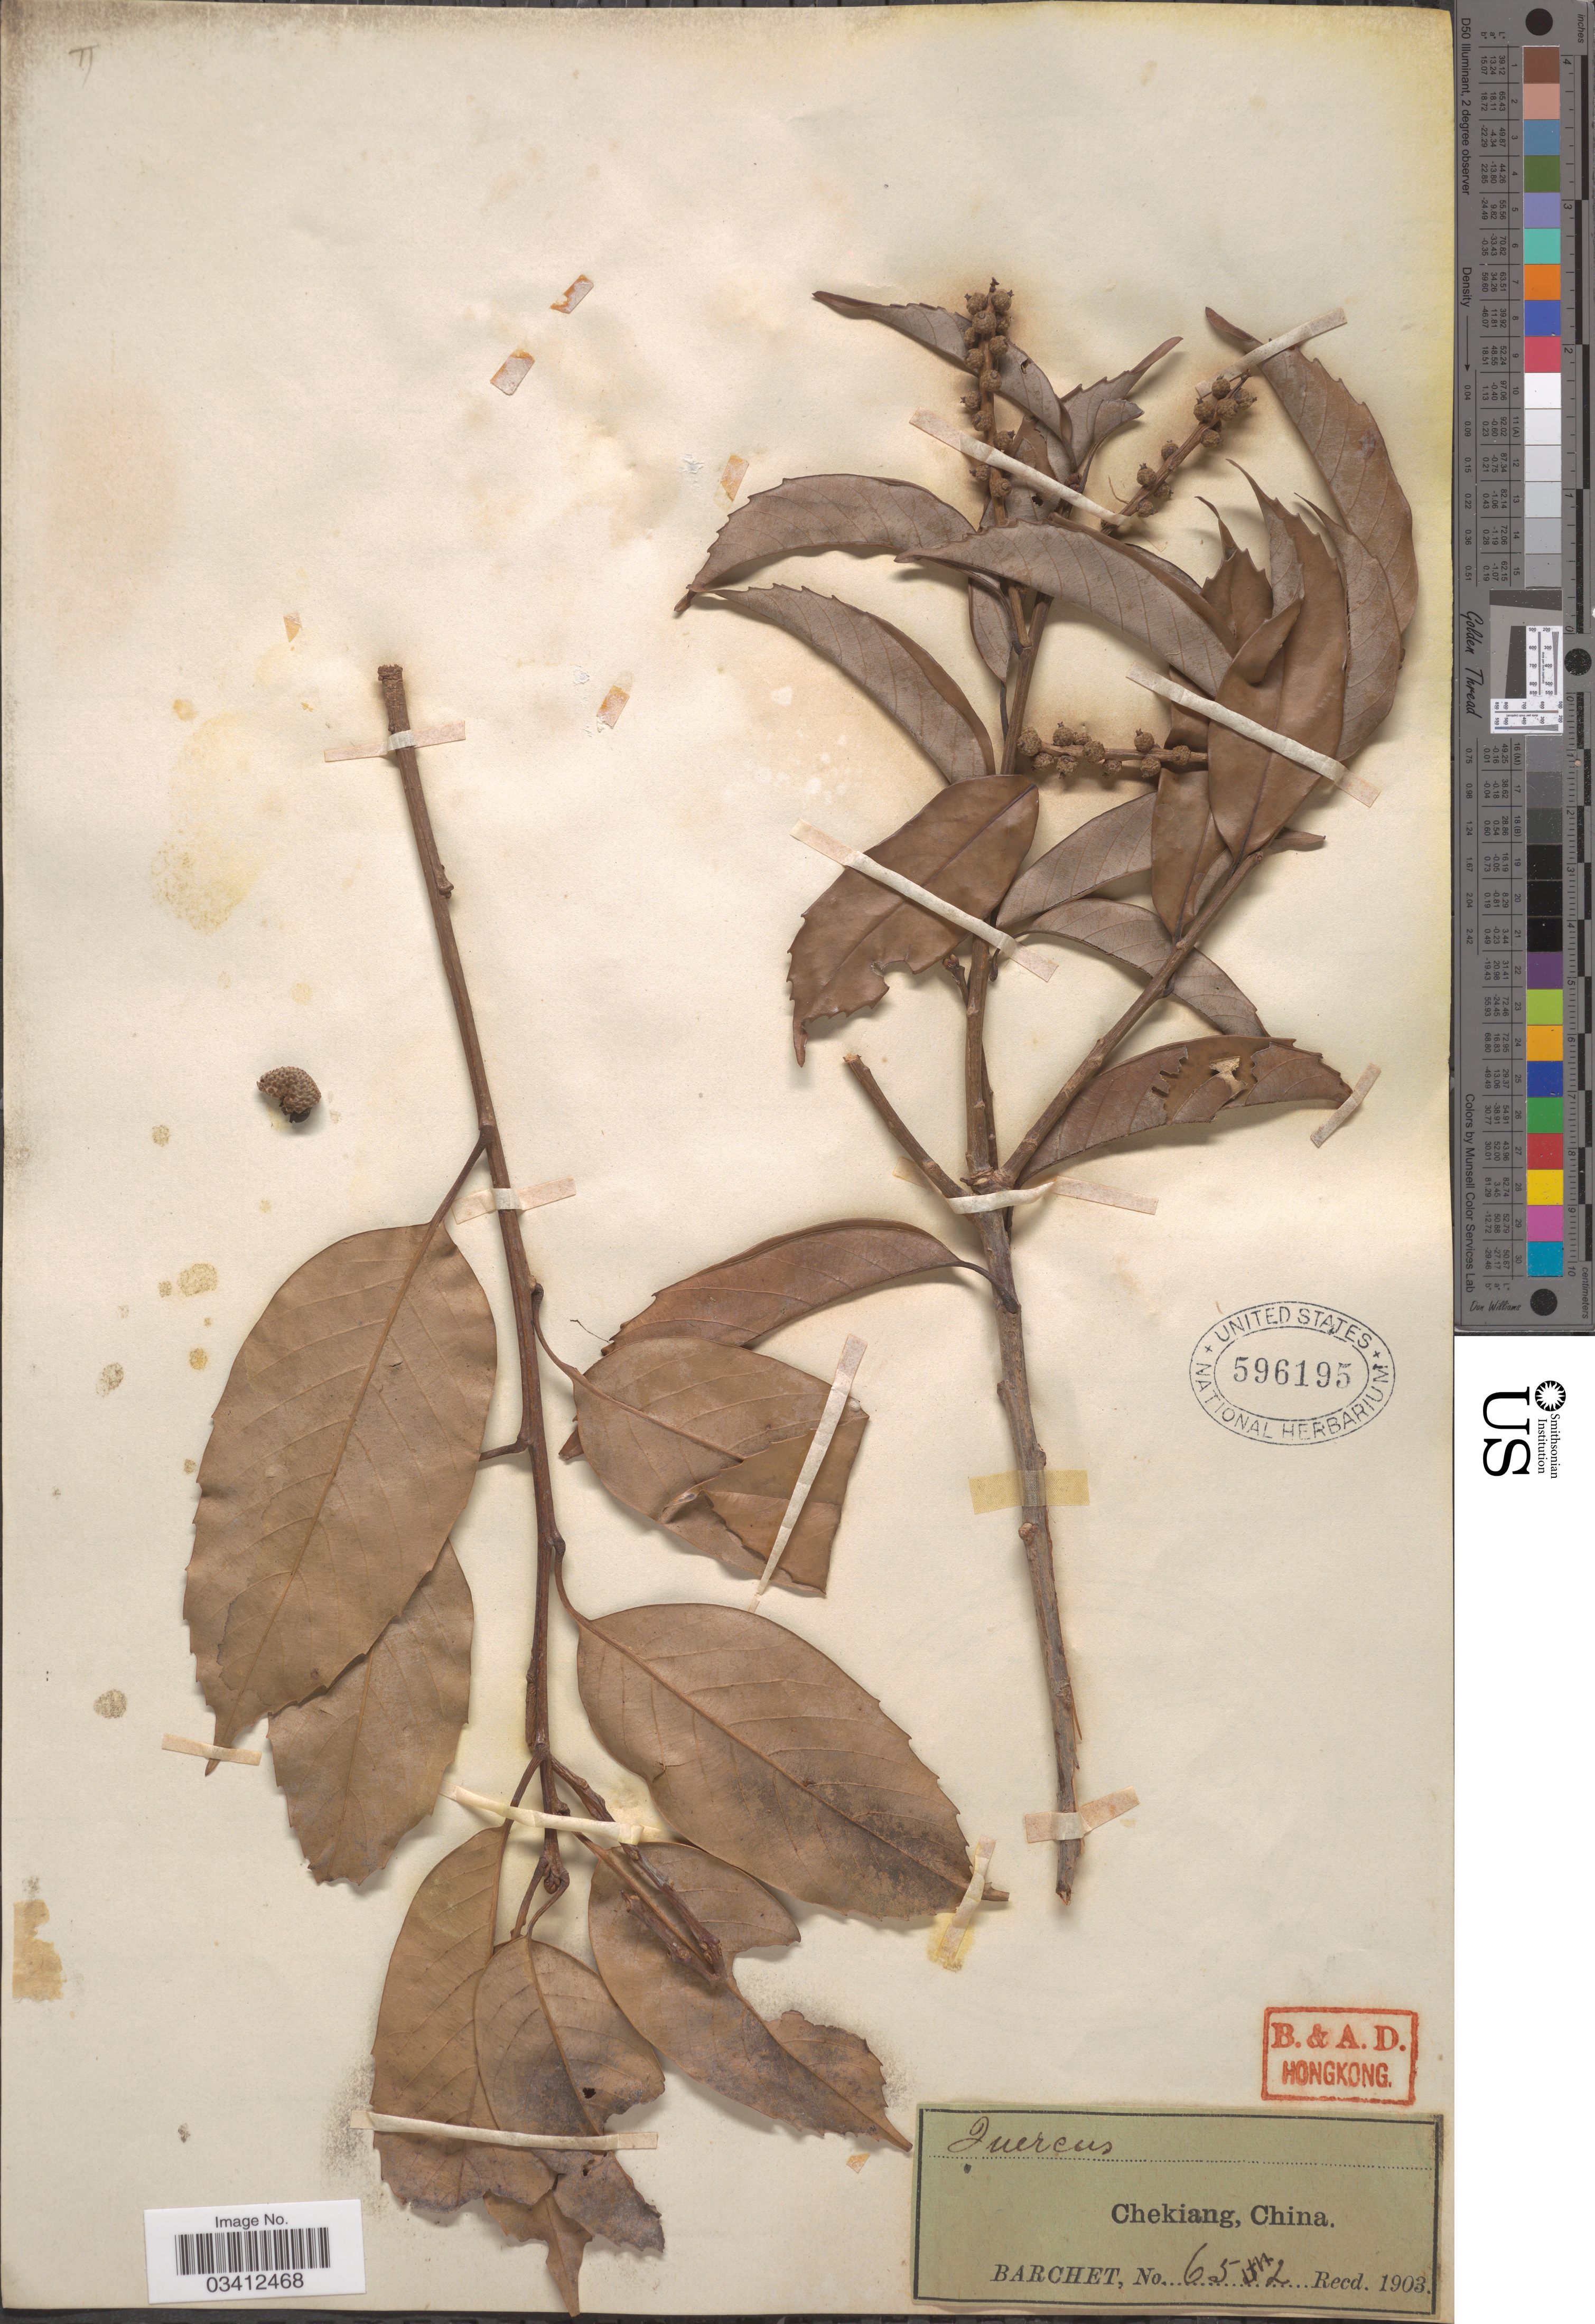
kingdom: Plantae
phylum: Tracheophyta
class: Magnoliopsida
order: Fagales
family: Fagaceae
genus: Quercus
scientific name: Quercus sp.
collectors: Barchet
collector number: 652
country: China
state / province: Zhejiang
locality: Chekiang.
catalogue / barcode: US 596195